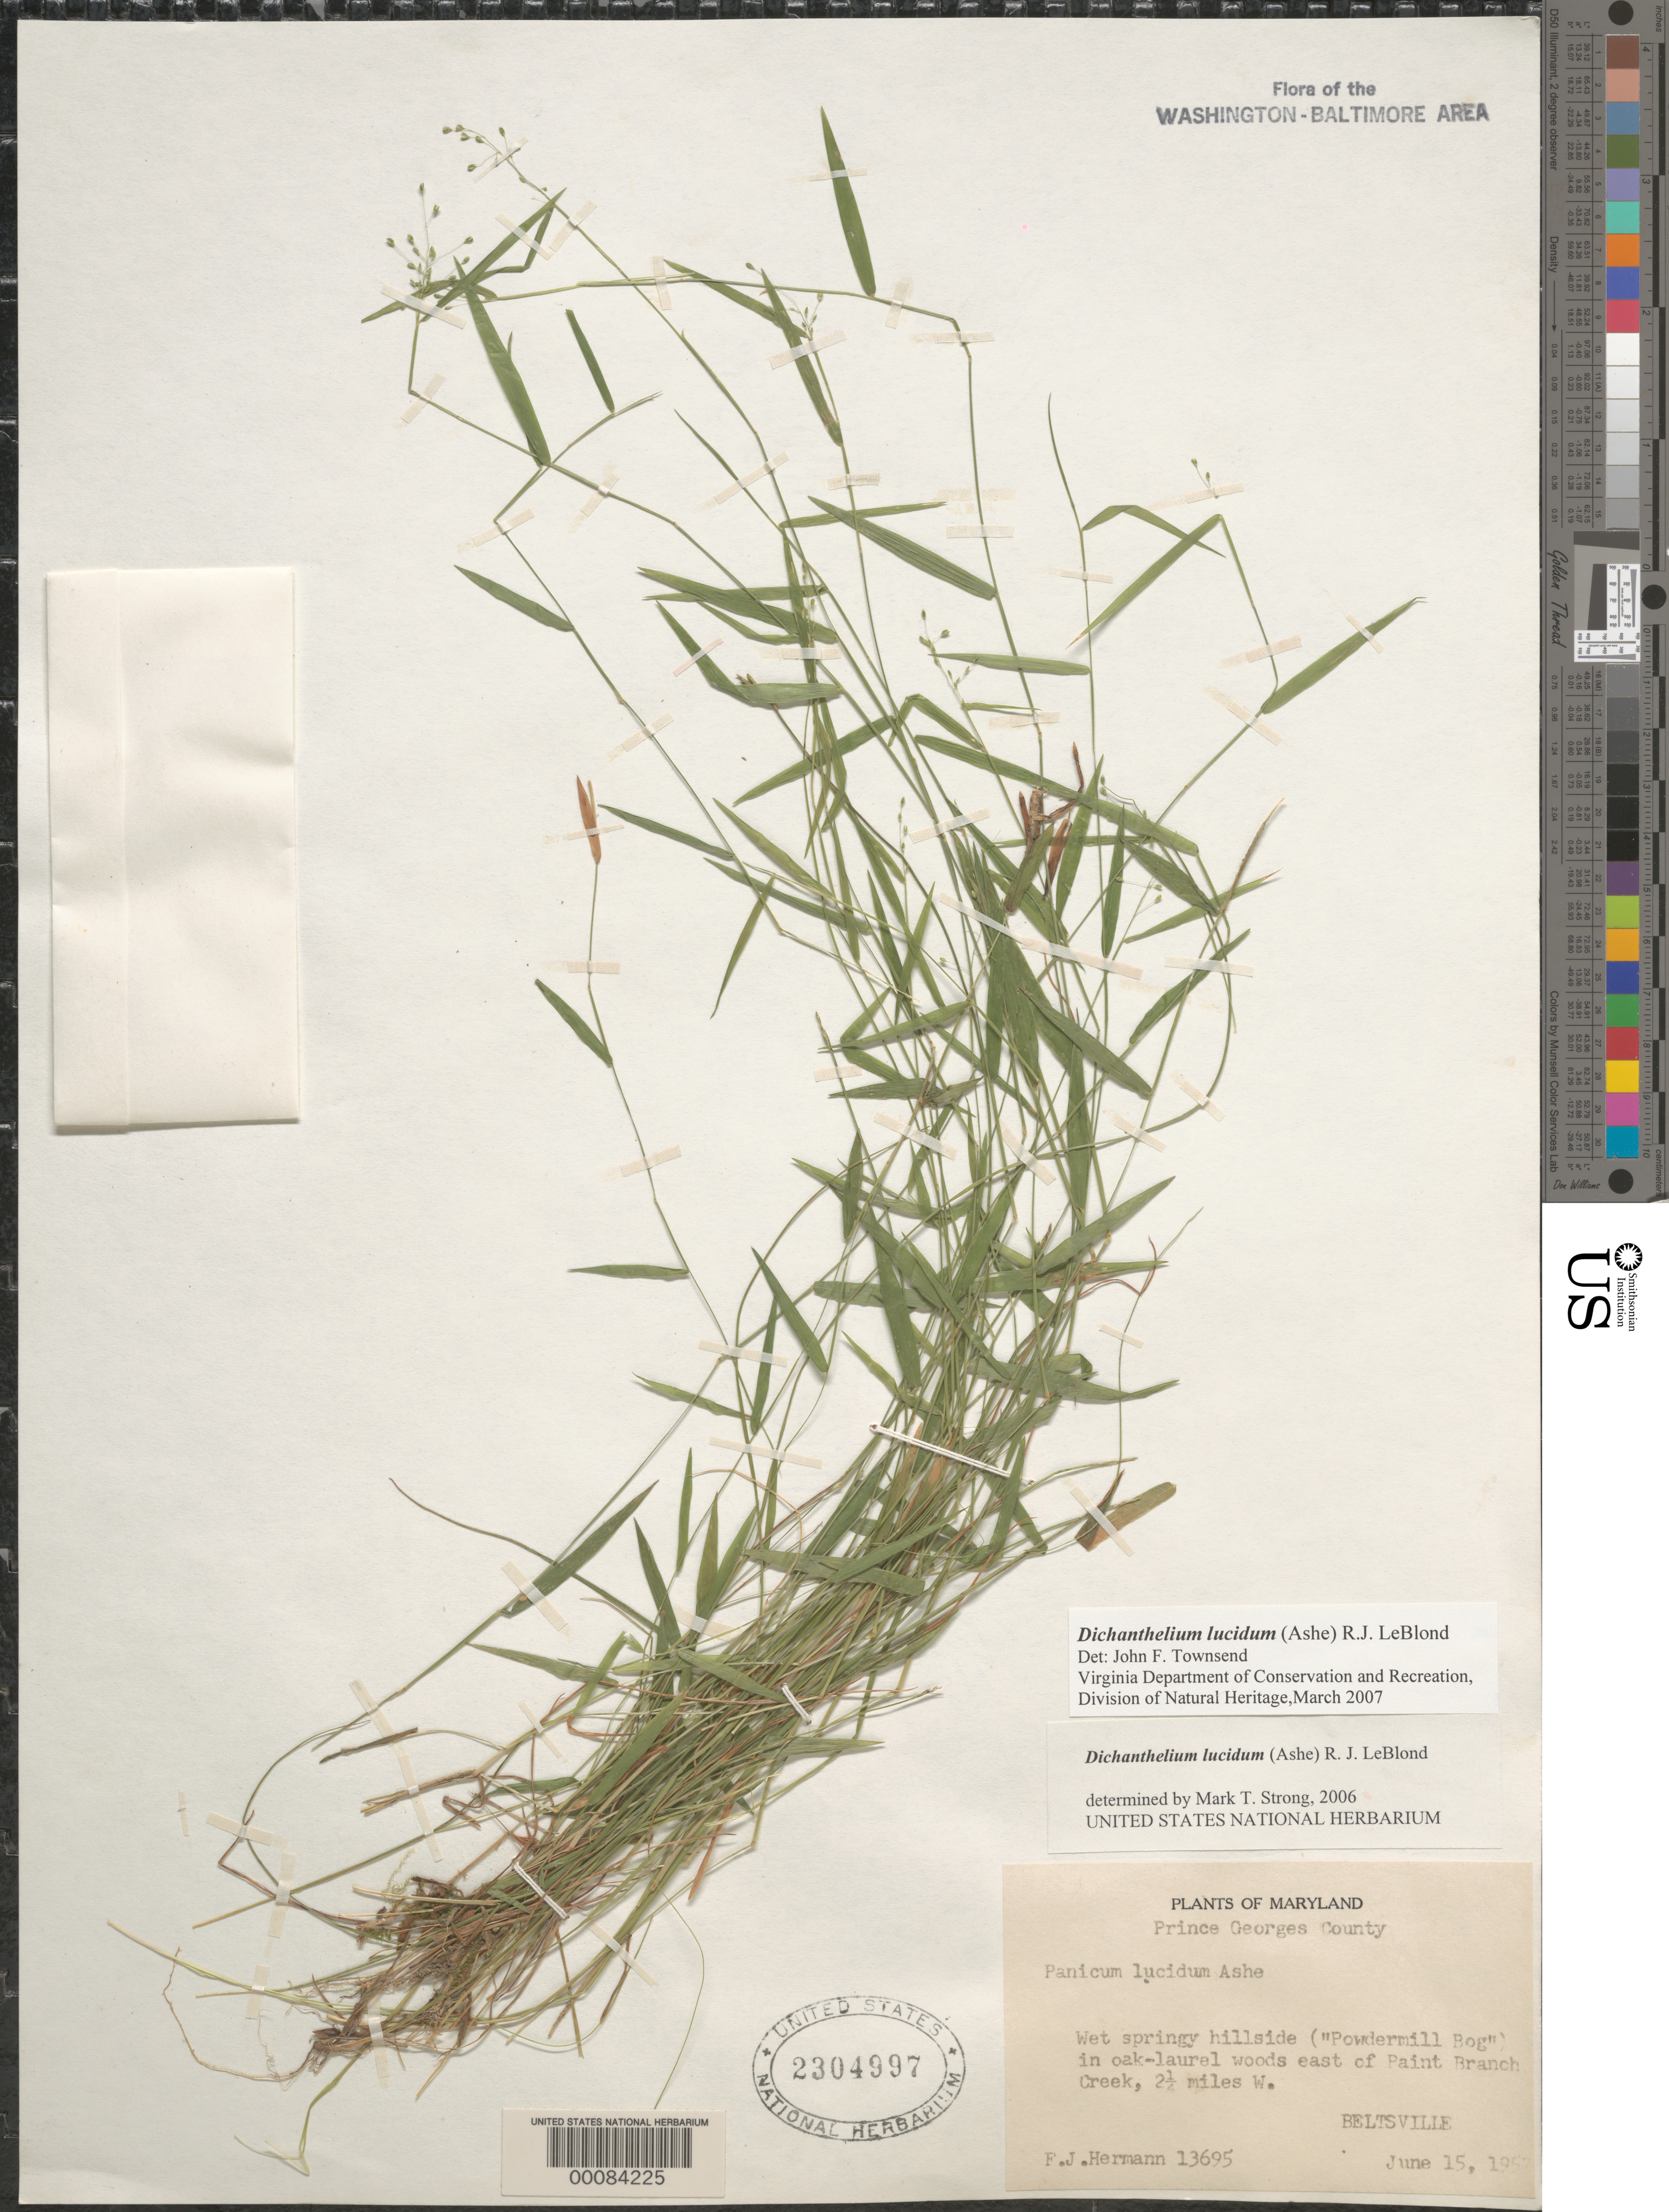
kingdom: Plantae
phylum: Tracheophyta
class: Liliopsida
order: Poales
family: Poaceae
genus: Dichanthelium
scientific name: Dichanthelium dichotomum var. dichotomum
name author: (L.) Gould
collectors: F. J. Hermann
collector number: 13695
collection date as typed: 15 Jun 1957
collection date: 1957-06-15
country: United States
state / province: Maryland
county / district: Prince George's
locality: Beltsville, Powder Mill Bog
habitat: Wet springy hillside in oak-laurel woods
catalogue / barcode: US 2304997